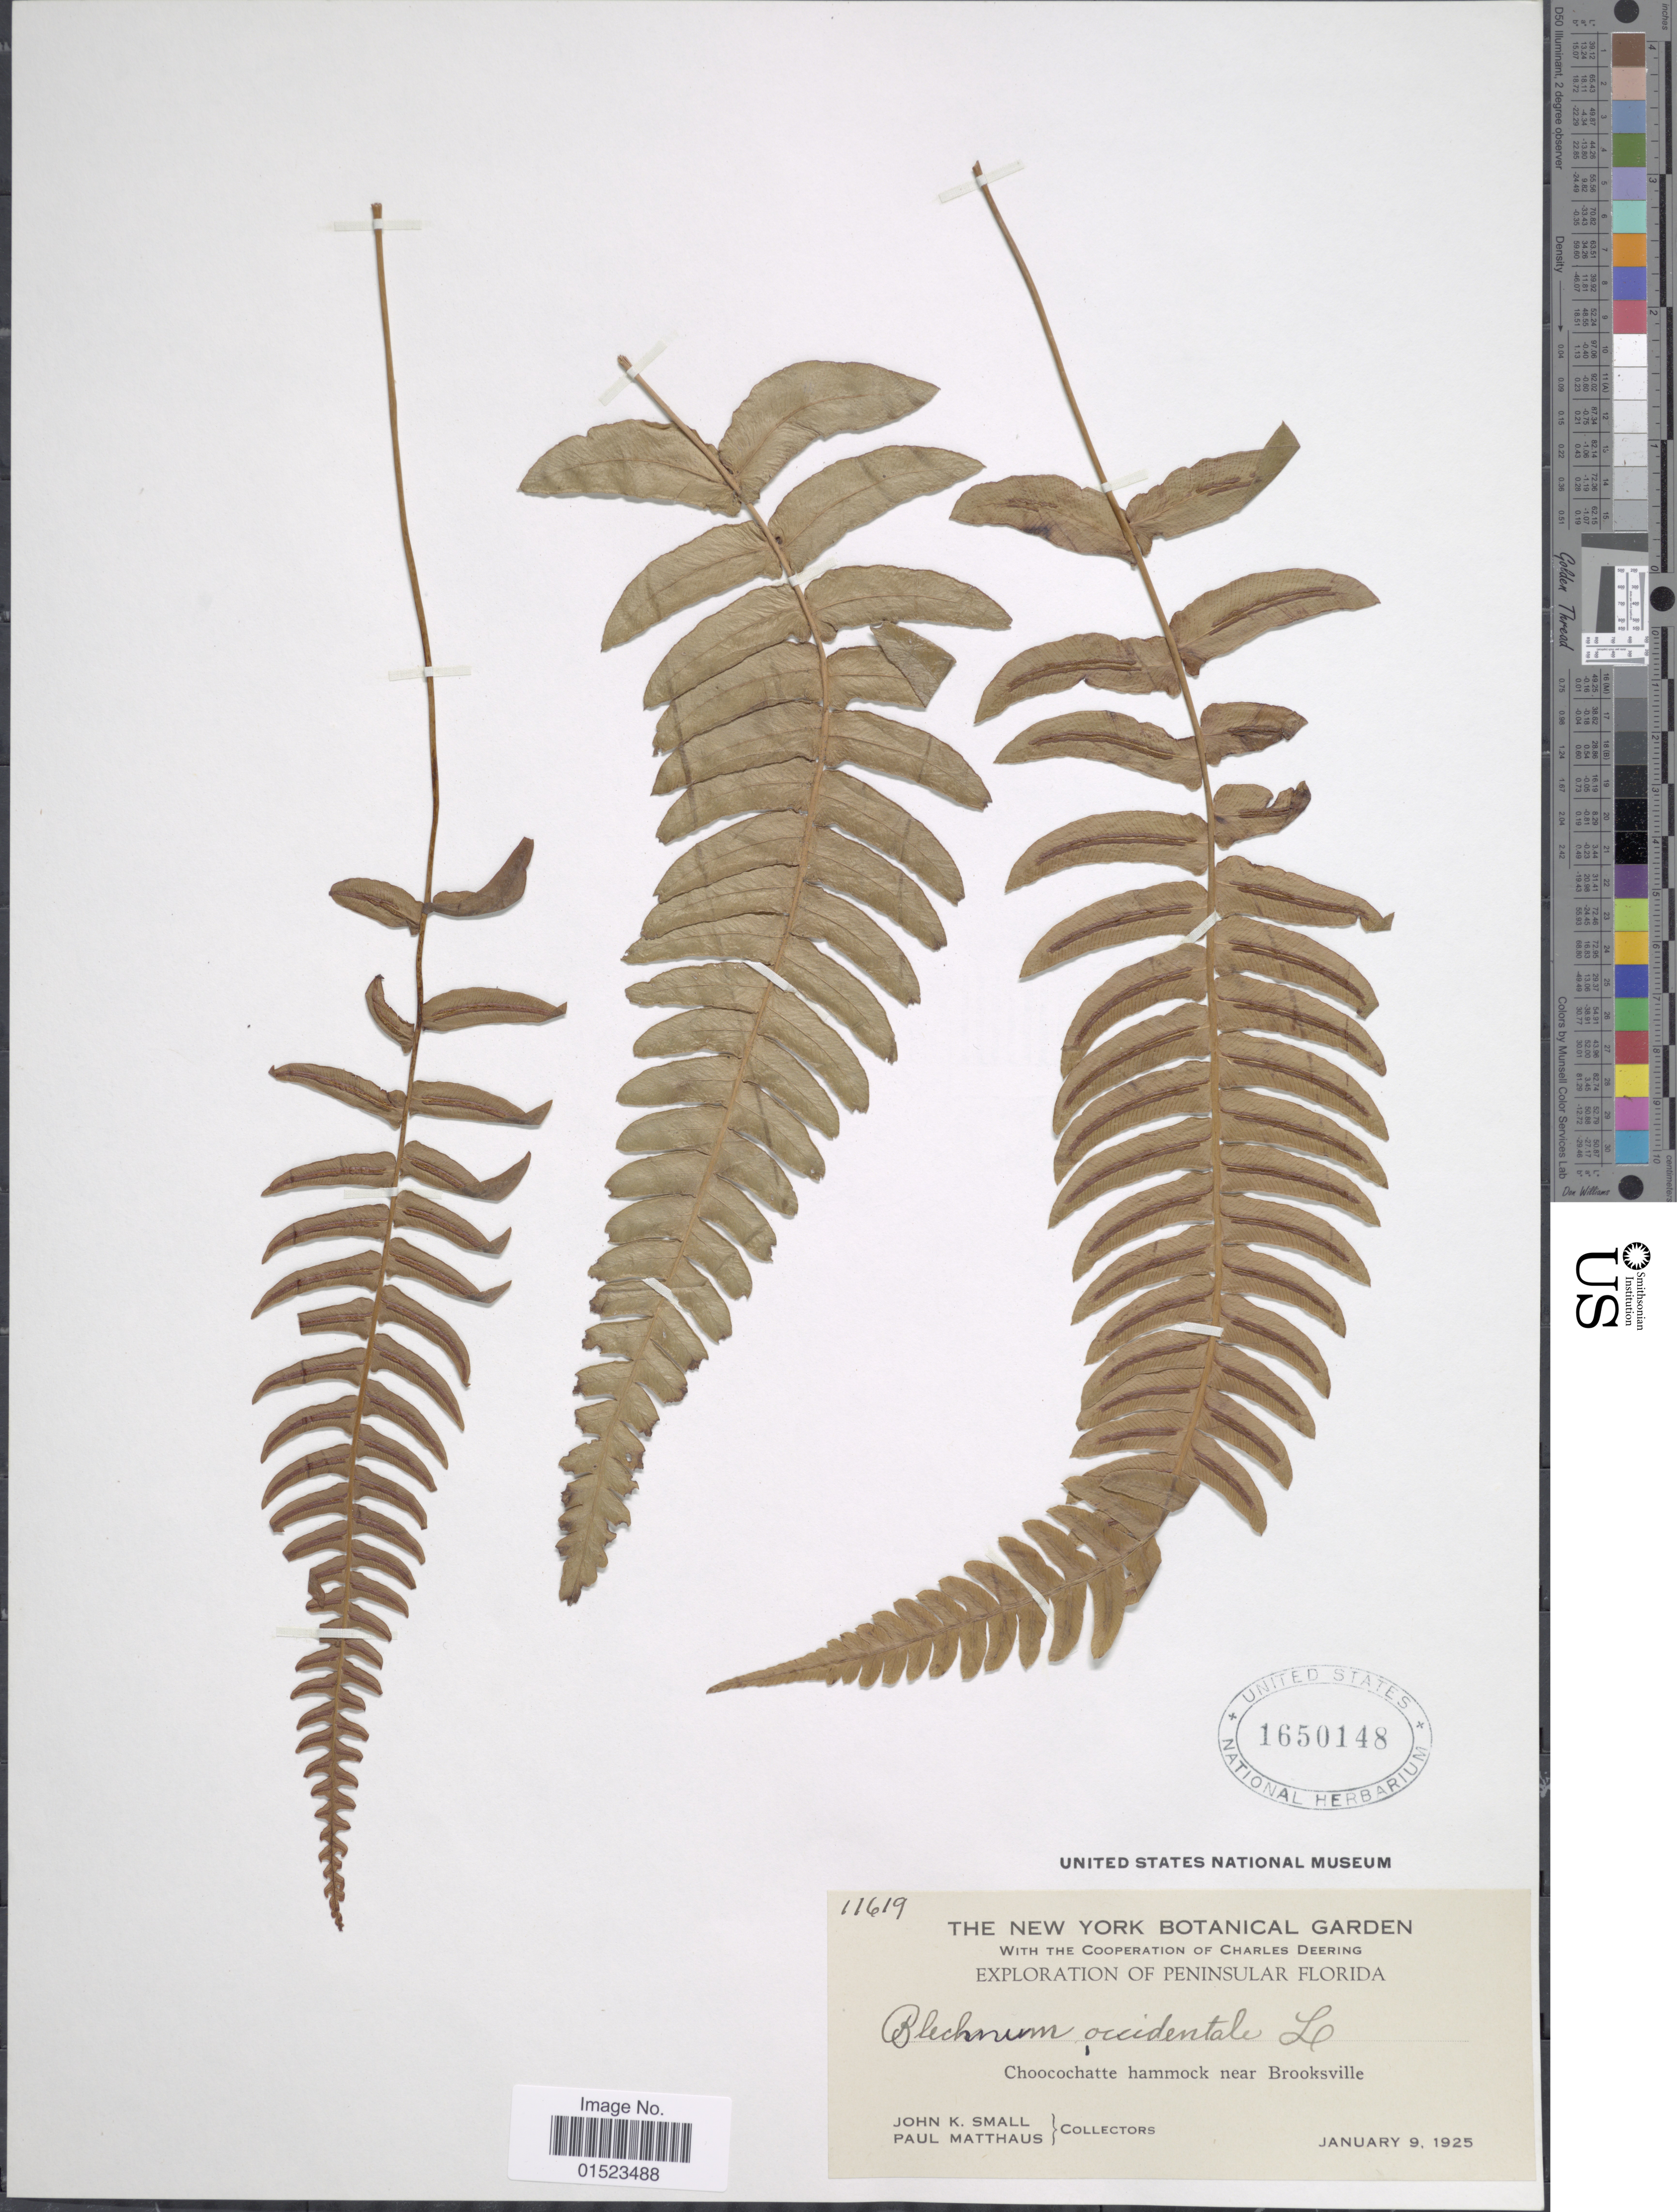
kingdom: Plantae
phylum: Tracheophyta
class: Polypodiopsida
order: Polypodiales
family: Blechnaceae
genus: Blechnum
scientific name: Blechnum glandulosum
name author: Link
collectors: J. K. Small & P. Matthaus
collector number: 11619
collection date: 1925-01-09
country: United States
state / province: Florida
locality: Exploration of Peninsular Florida, Choocochatte hammock near Brooksville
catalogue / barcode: US 1650148